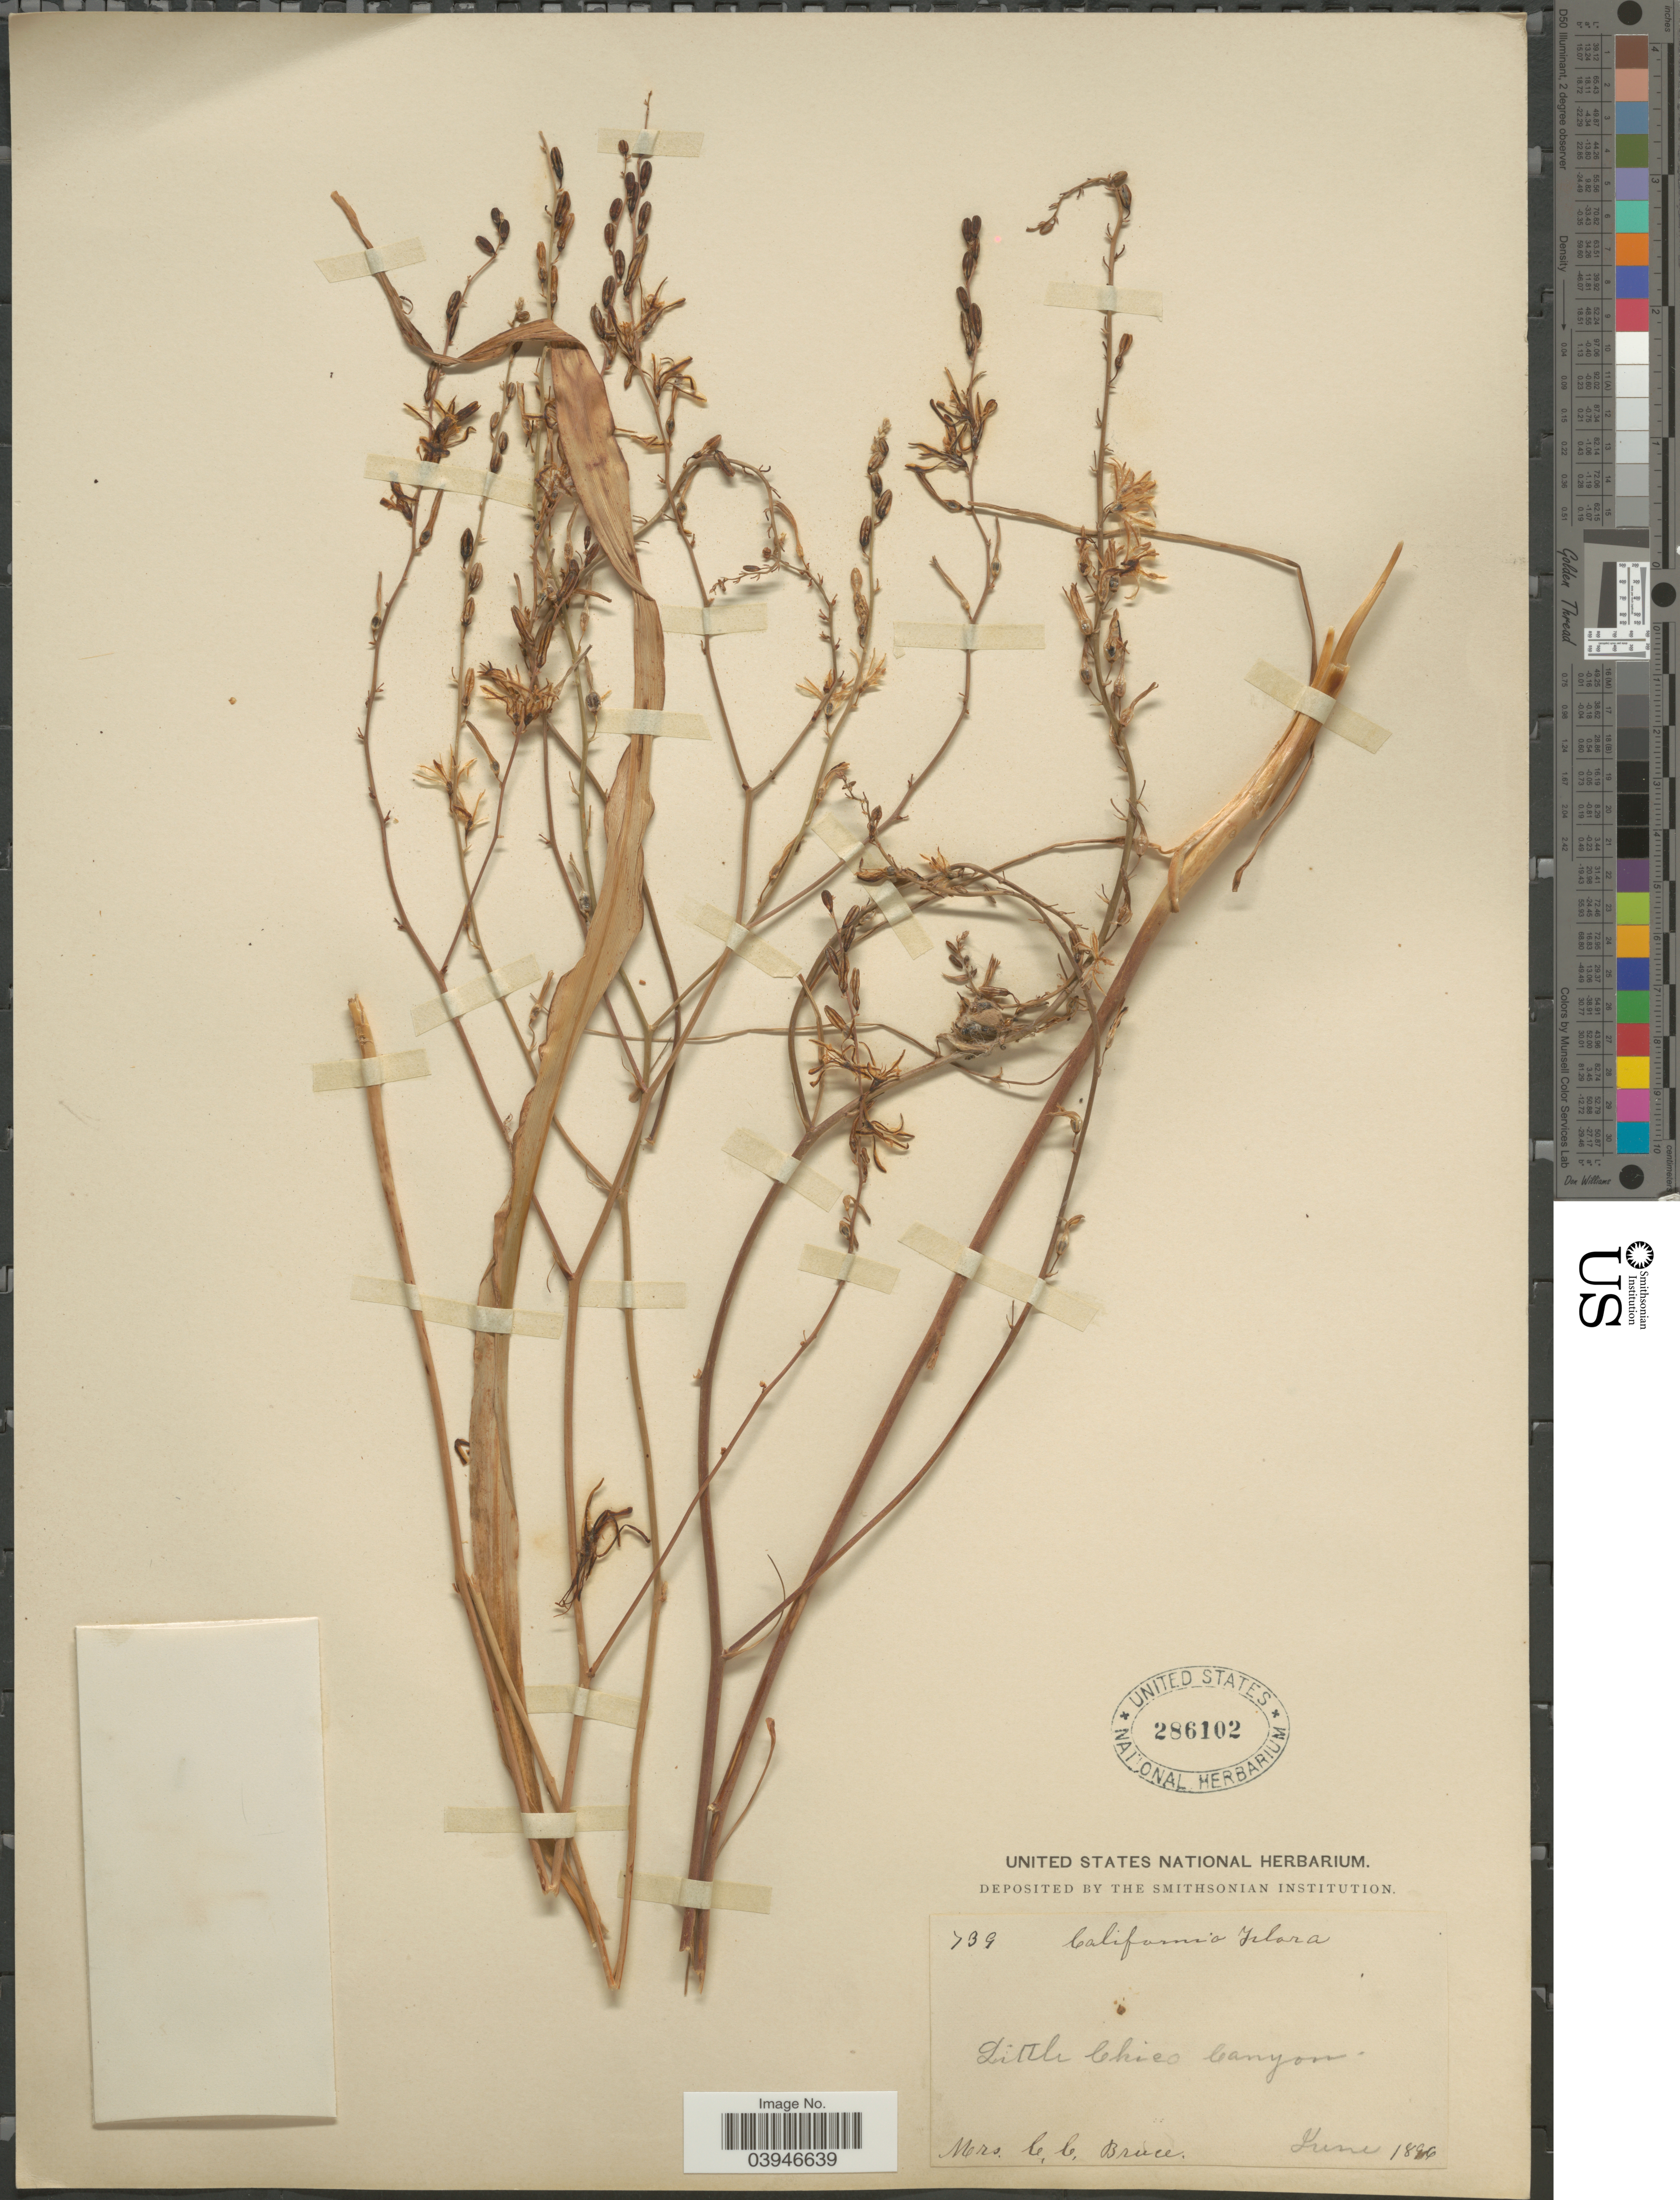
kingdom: Plantae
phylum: Tracheophyta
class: Liliopsida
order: Liliales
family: Liliaceae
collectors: C. Bruce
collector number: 739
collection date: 1896-06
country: United States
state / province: California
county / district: Butte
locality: Little Chico Canyon.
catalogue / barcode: US 286102